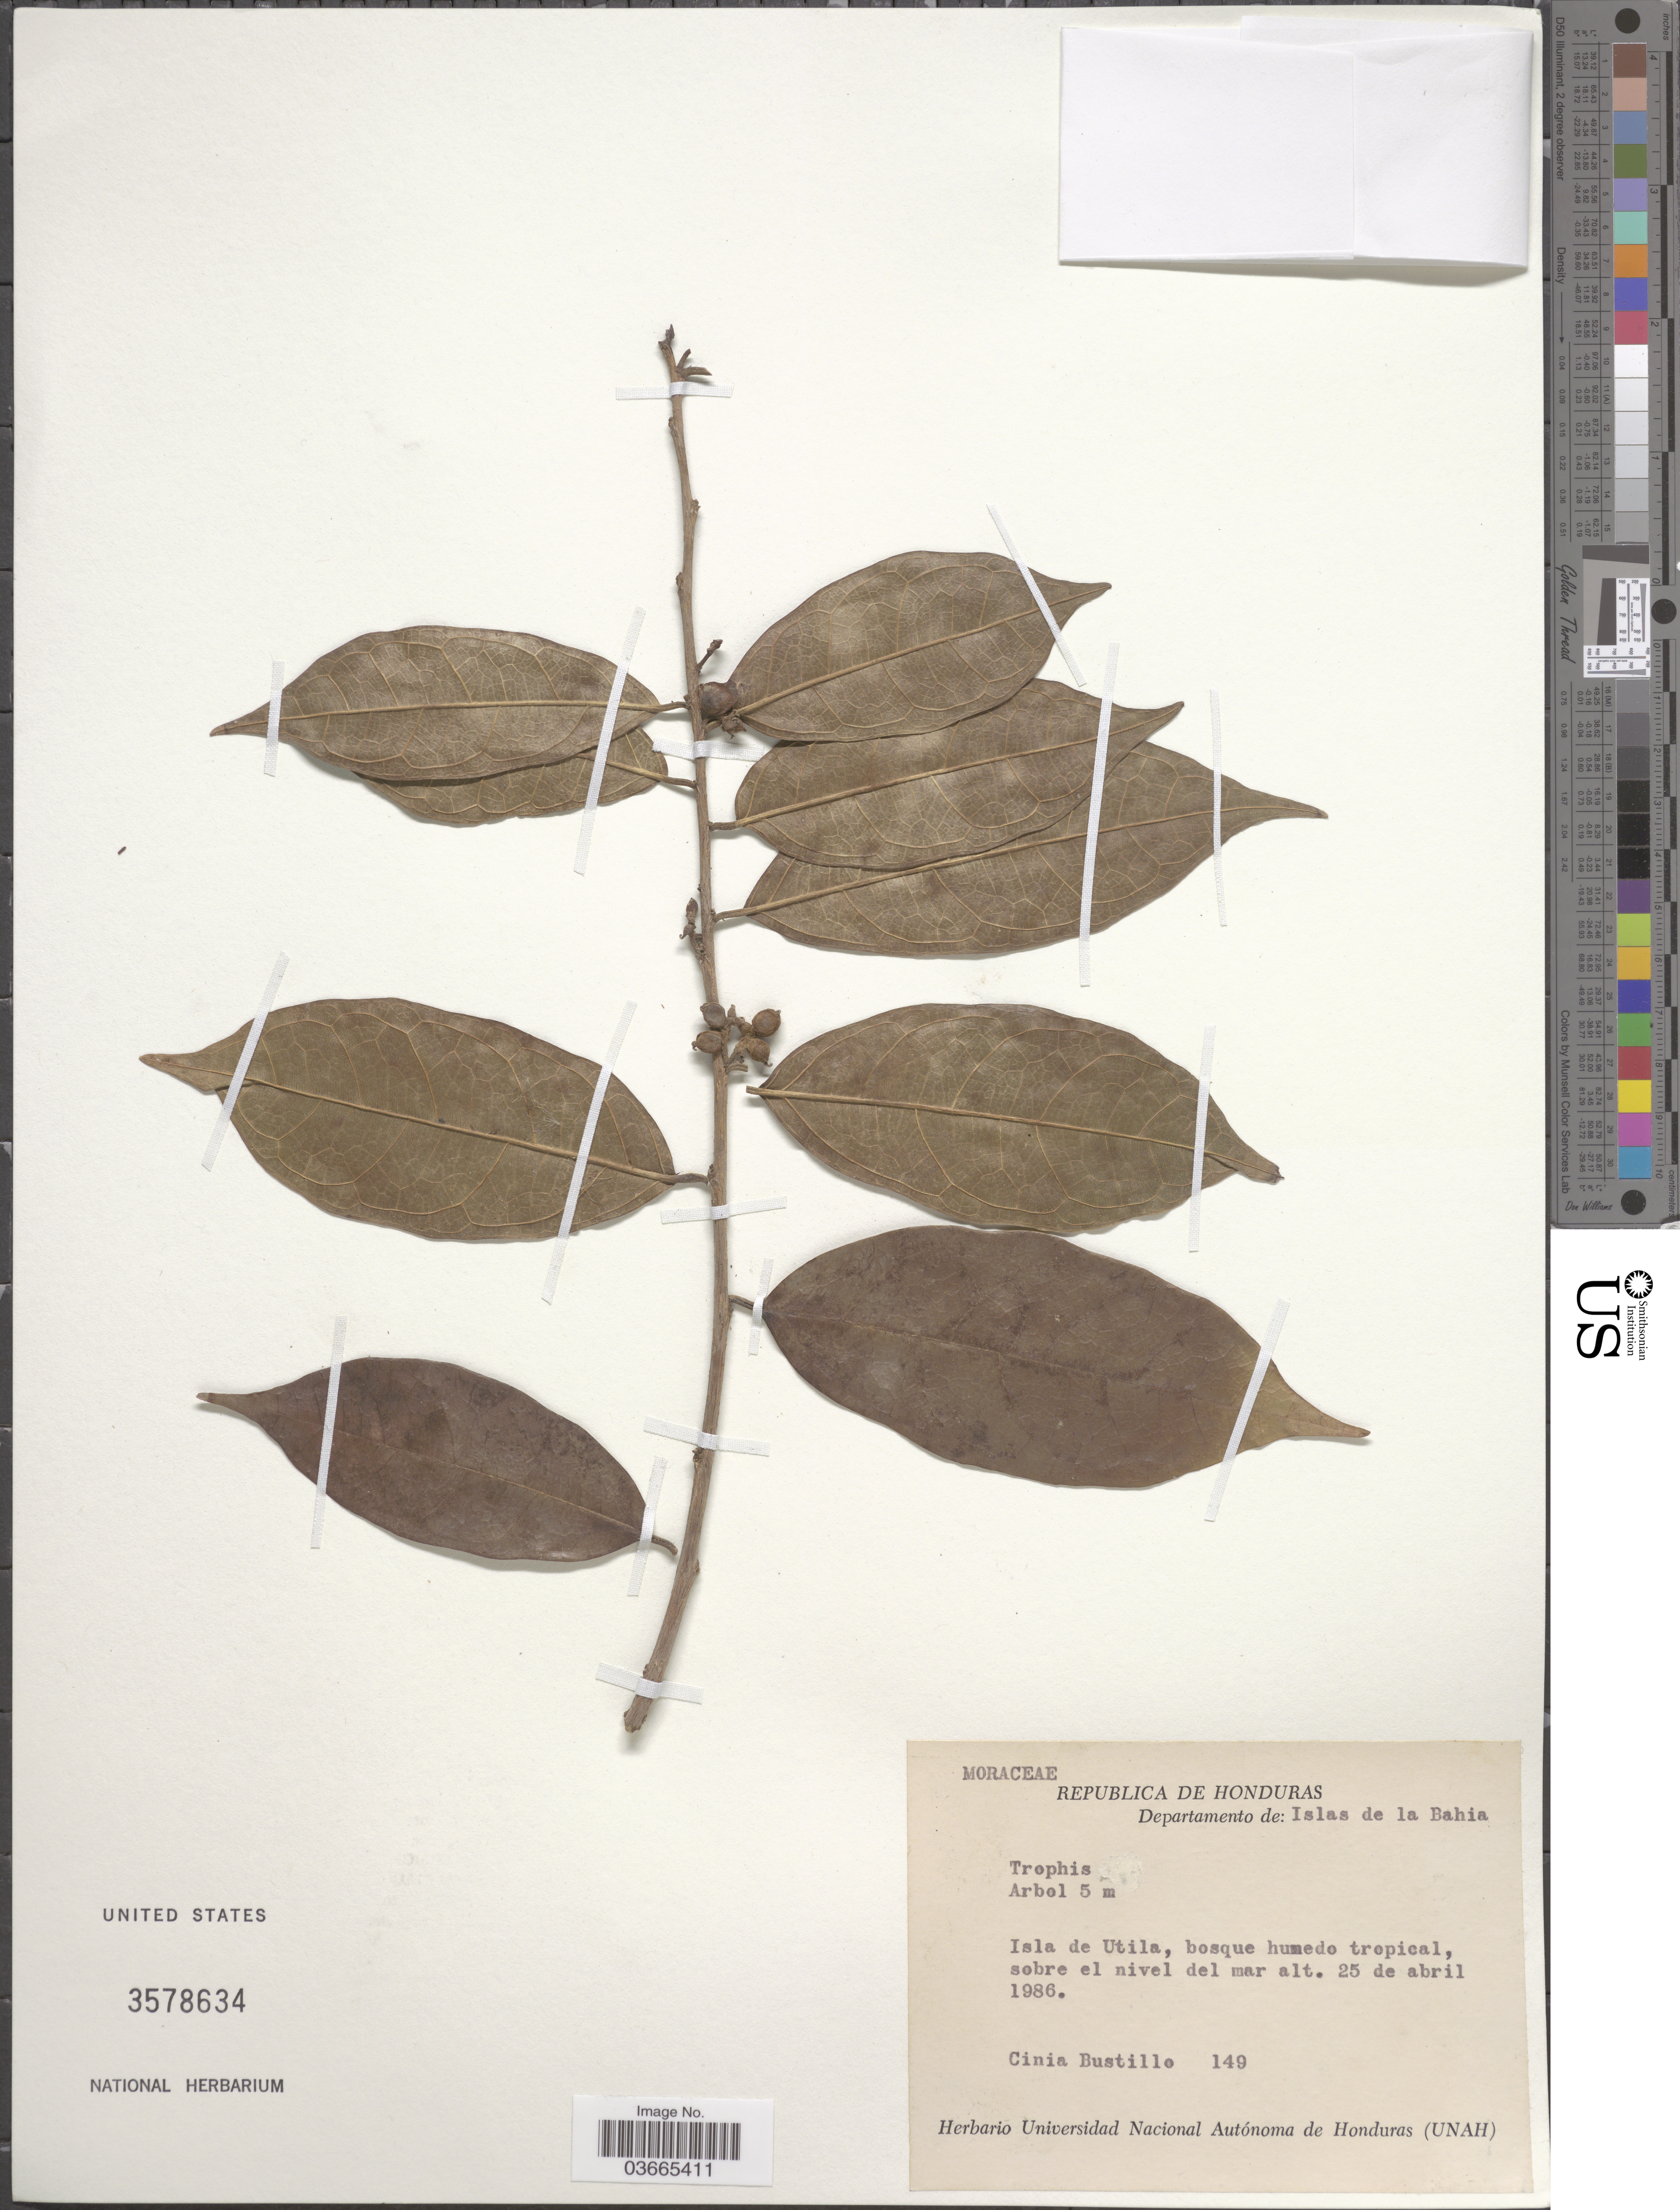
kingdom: Plantae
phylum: Tracheophyta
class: Magnoliopsida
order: Rosales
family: Moraceae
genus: Trophis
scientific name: Trophis sp.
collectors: C. Bustillo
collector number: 149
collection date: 1986-04-25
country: Honduras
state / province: Islas de la Bahía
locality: Departamento de: Islas de la Bahía. Isla de Utila.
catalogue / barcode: US 3578634